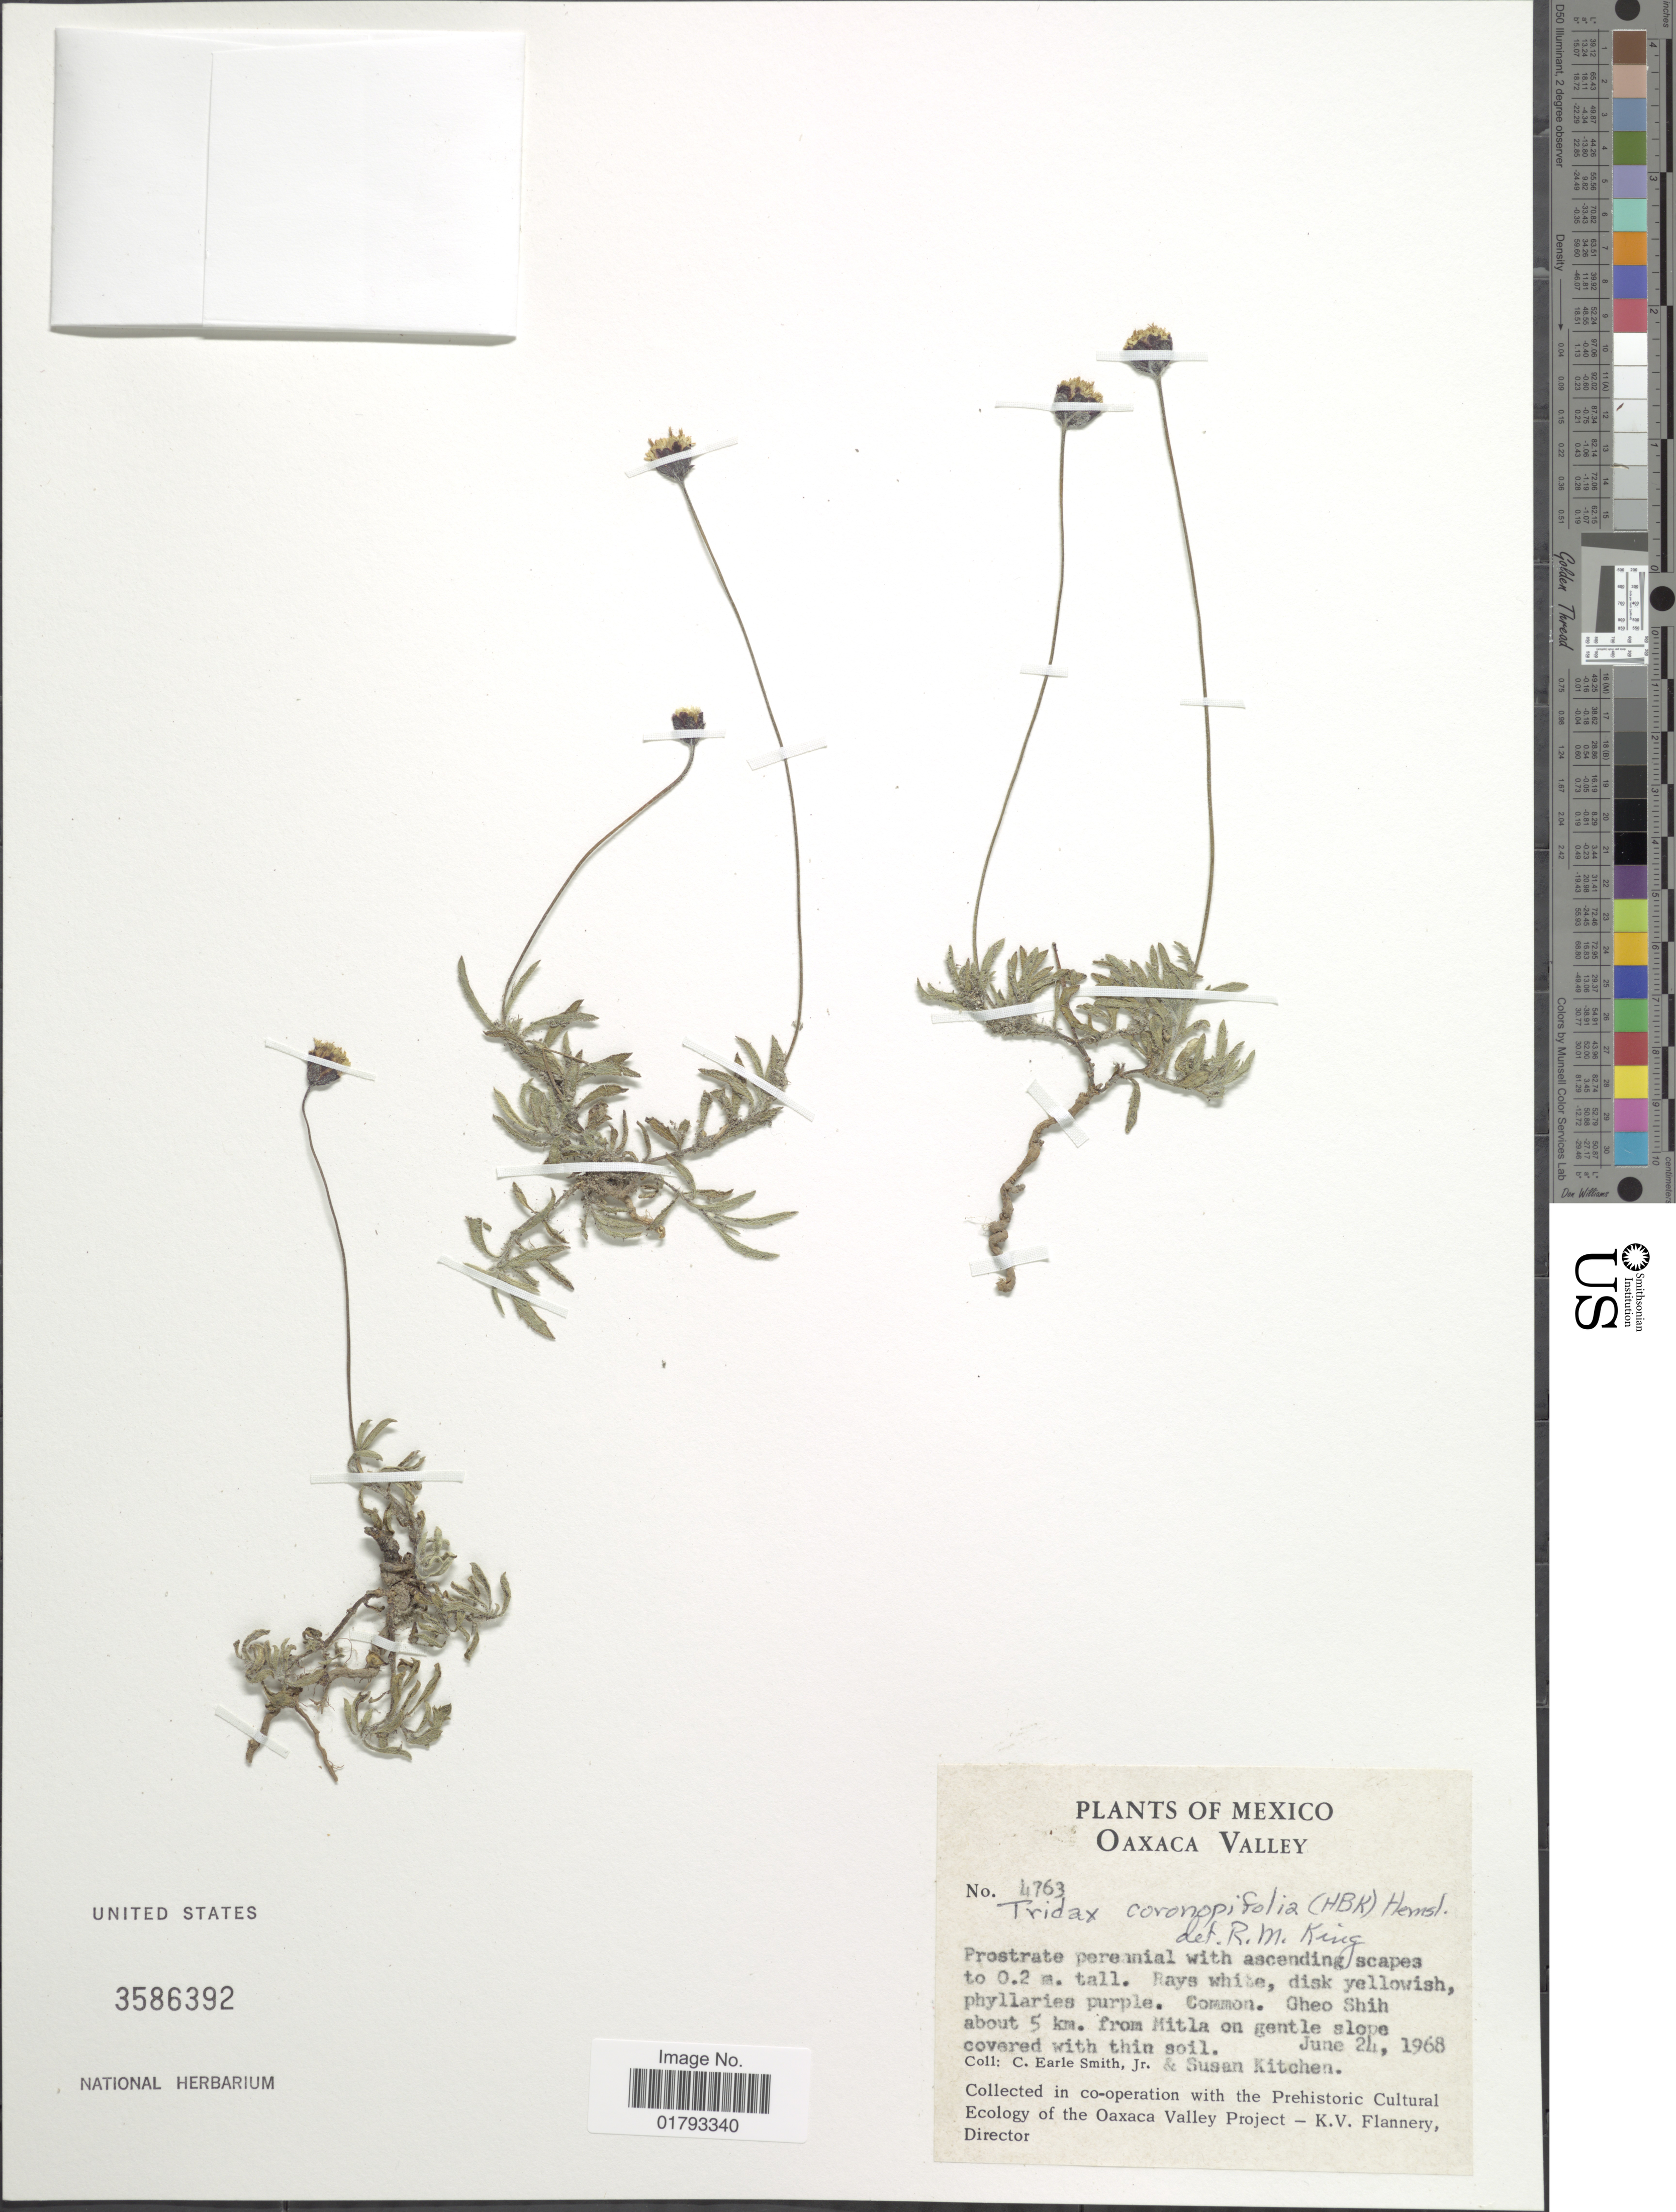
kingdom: Plantae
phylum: Tracheophyta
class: Magnoliopsida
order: Asterales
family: Asteraceae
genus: Tridax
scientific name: Tridax coronopifolia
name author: (Kunth) Hemsl.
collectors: C. E. Smith Jr. & S. Kitchen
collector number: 4763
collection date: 1968-06-24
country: Mexico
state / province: Oaxaca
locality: Gheo Shih about 5 km. from Mitla on gentle slope.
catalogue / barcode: US 3586392